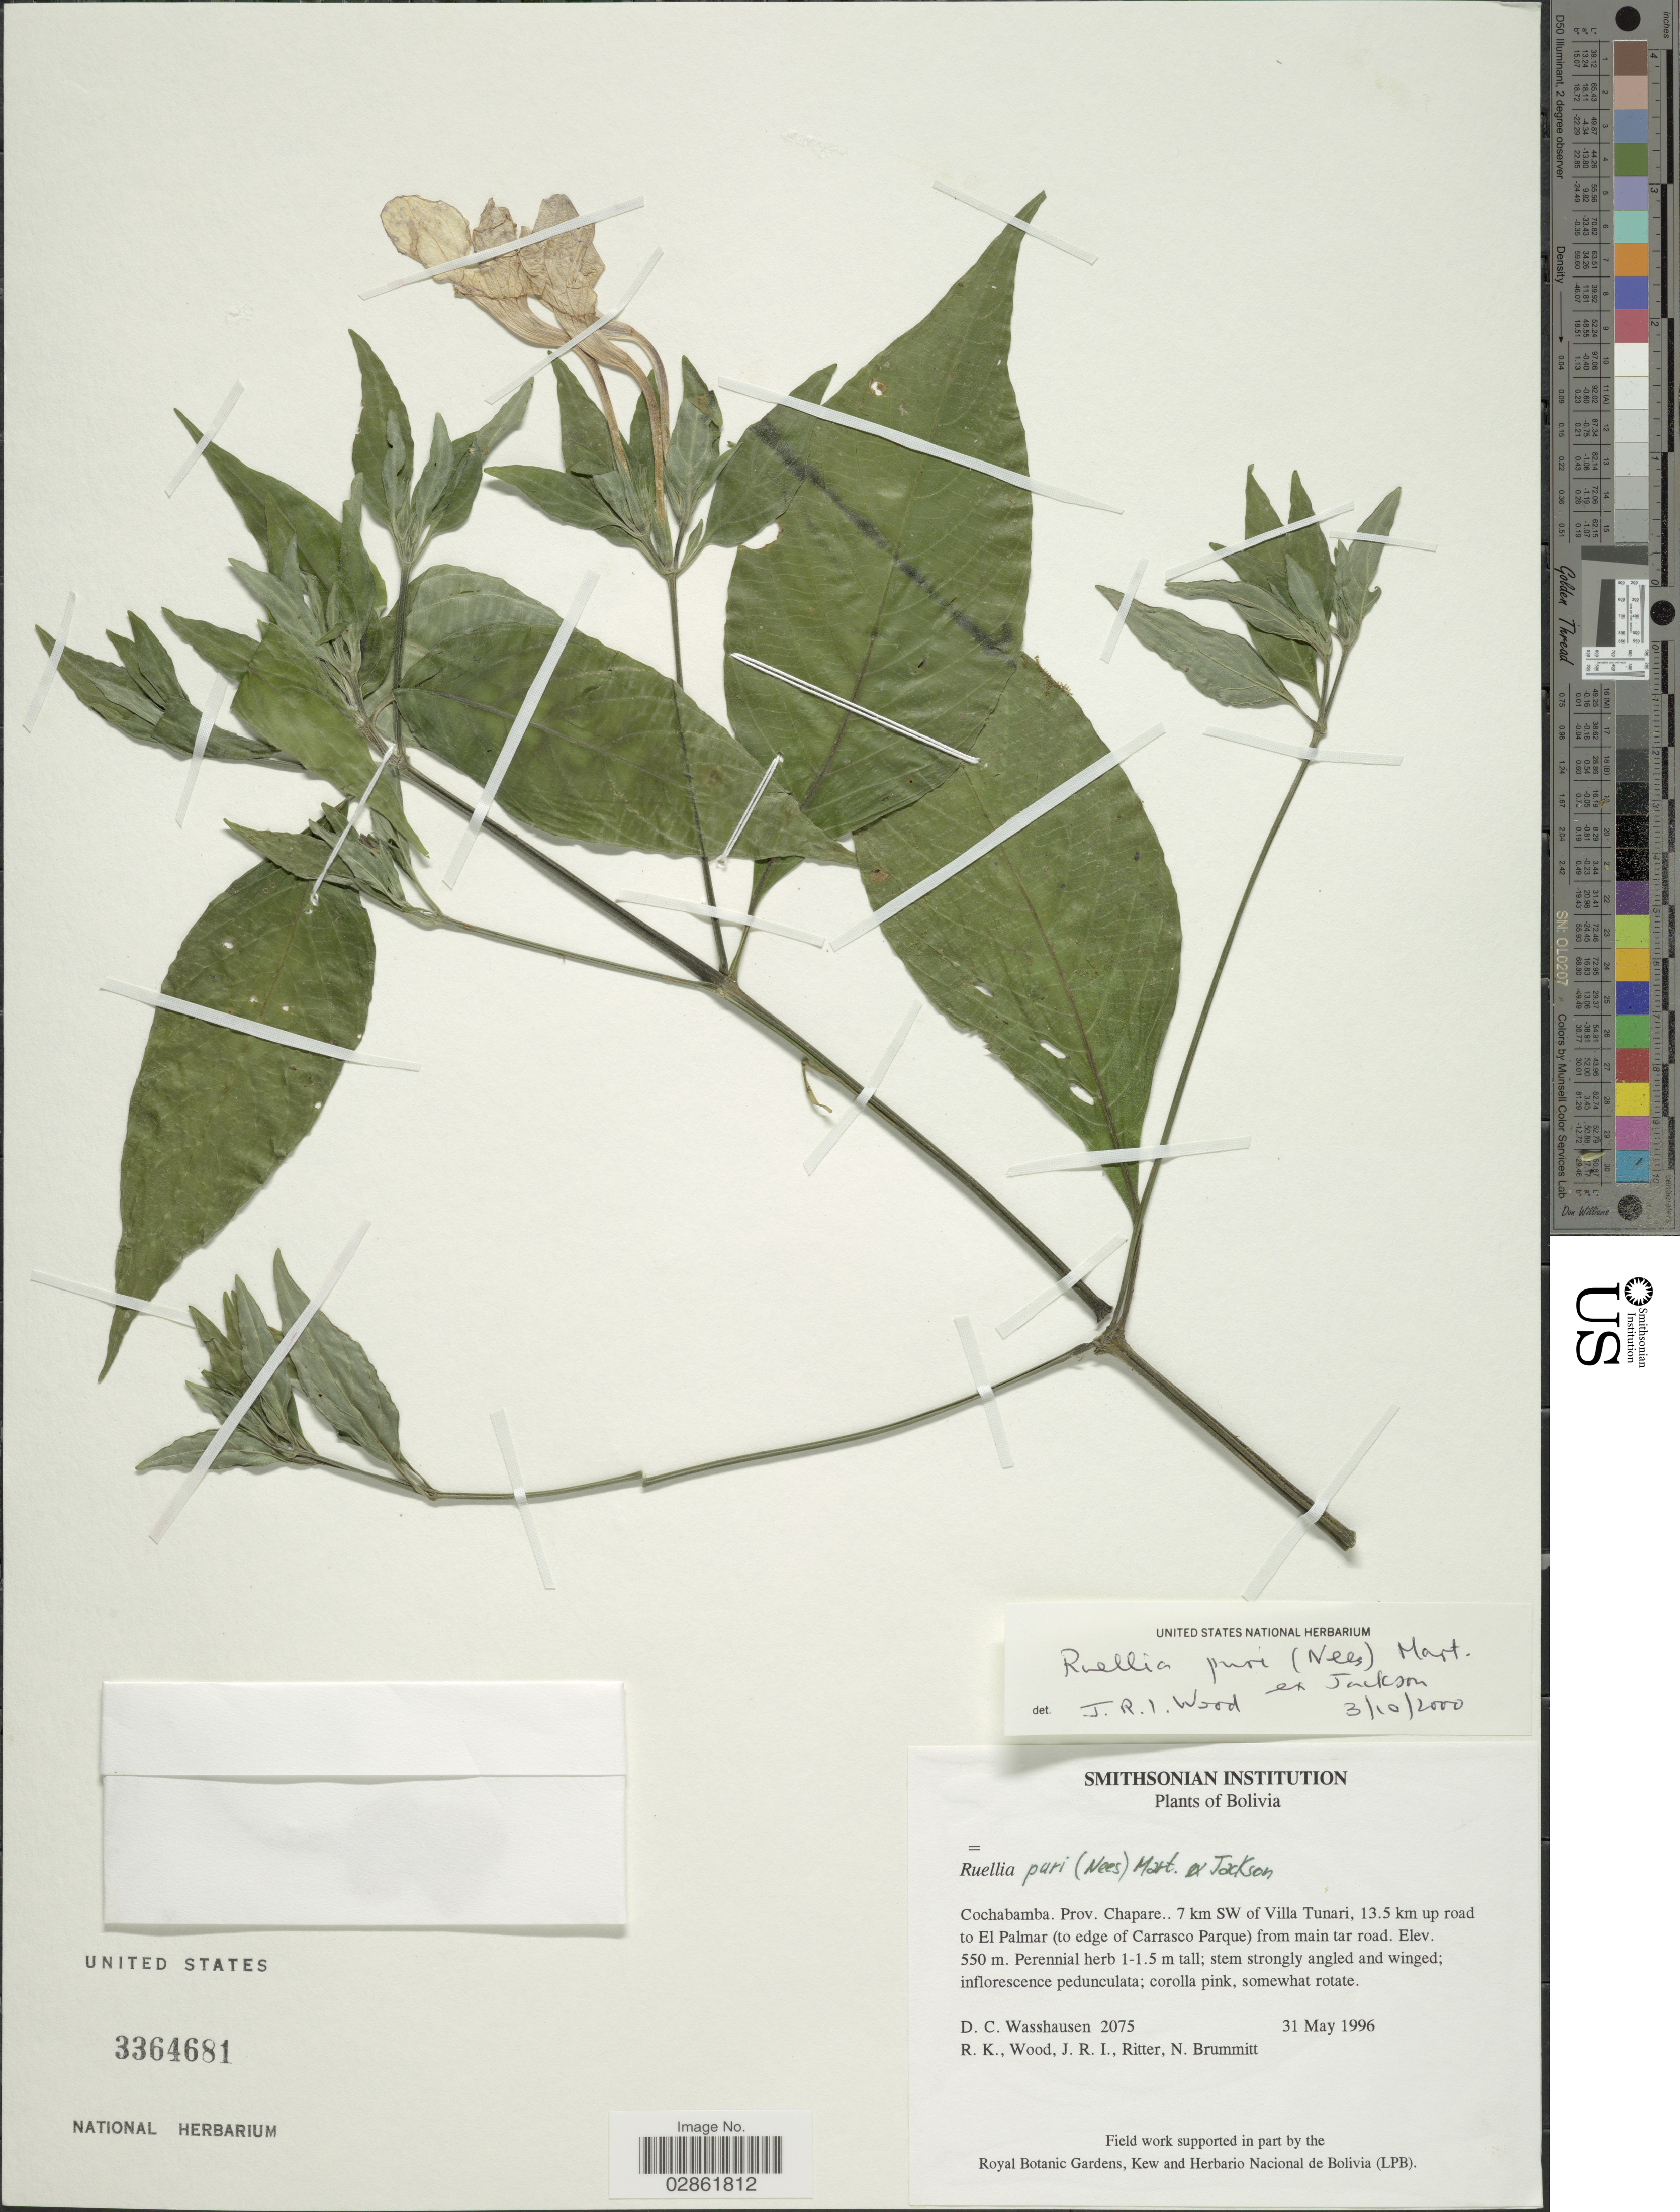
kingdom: Plantae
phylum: Tracheophyta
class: Magnoliopsida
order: Lamiales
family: Acanthaceae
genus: Ruellia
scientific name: Ruellia puri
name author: Mart. ex Nees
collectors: D. C. Wasshausen, R. Wood, J. Ritter & N. Brummitt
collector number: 2075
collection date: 1996-05-31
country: Bolivia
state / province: Cochabamba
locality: Prov. Chapare.. 7 km SW of Villa Tunari, 13.5 km up road to El Palmar (to edge of Carrasco Parque) from main tar road.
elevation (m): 550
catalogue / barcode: US 3364681